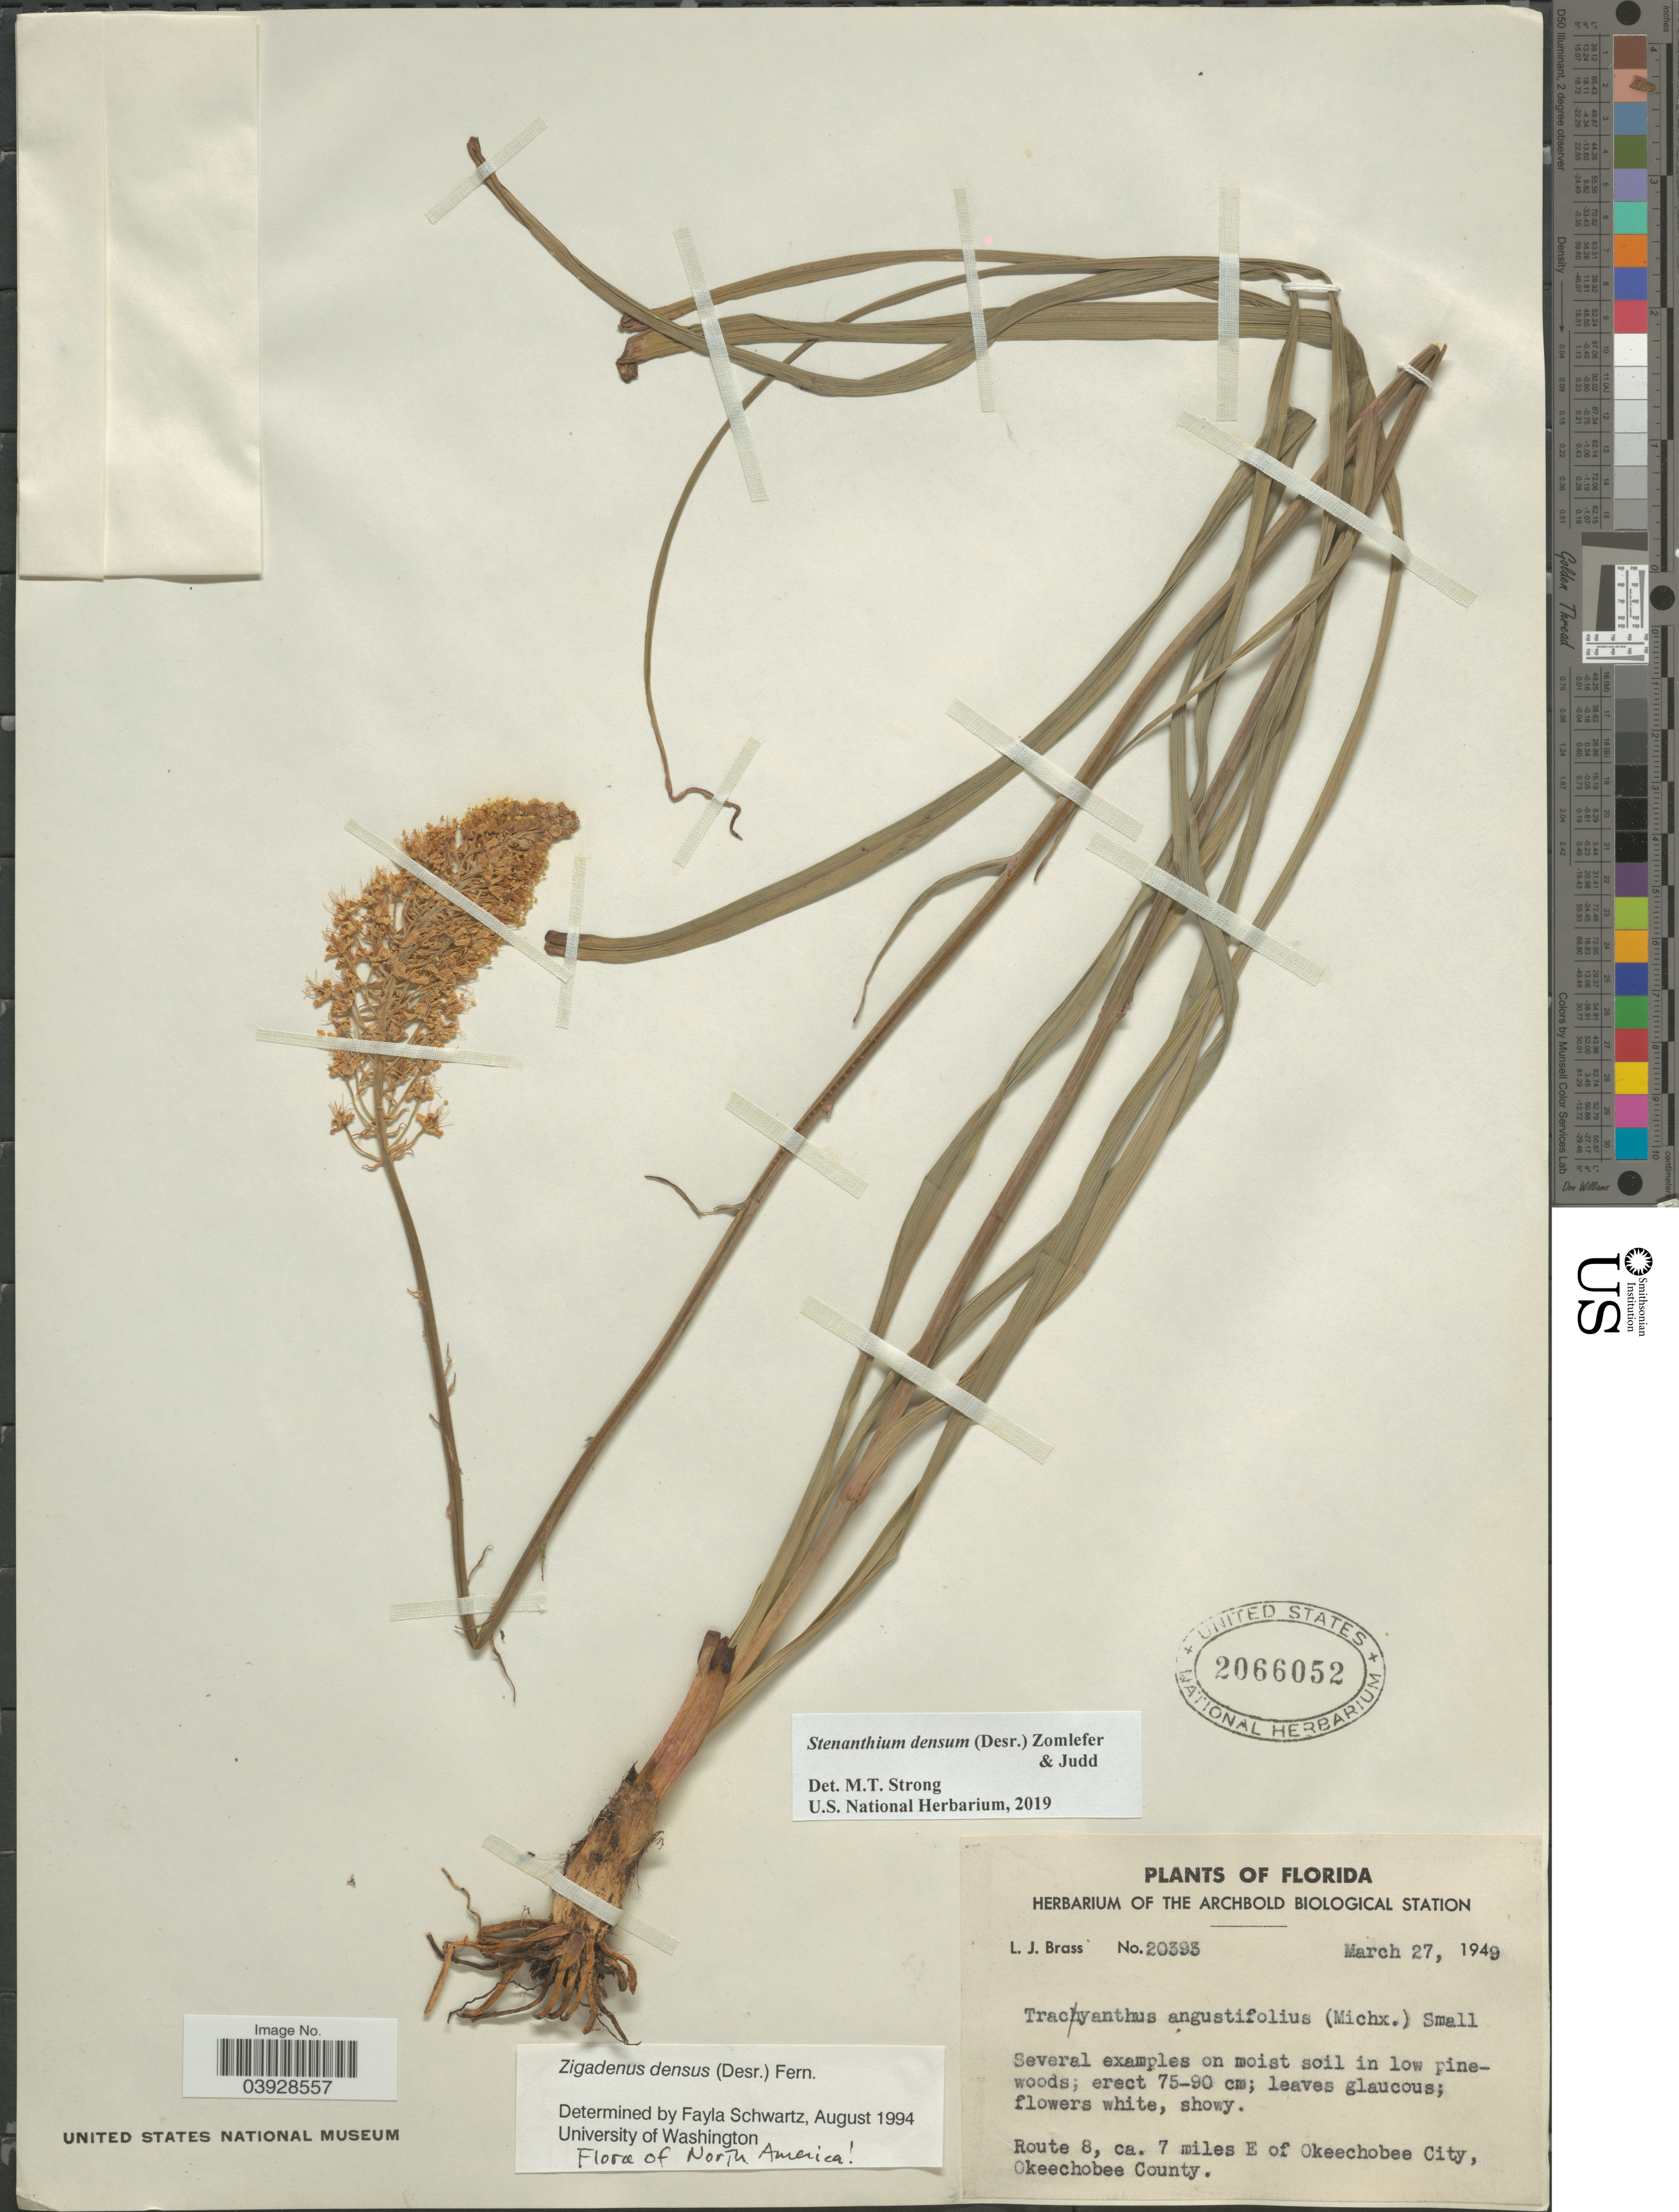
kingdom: Plantae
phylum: Tracheophyta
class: Liliopsida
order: Liliales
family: Melanthiaceae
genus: Stenanthium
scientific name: Stenanthium densum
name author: (Desr.) Zomlefer & Judd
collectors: L. J. Brass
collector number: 20393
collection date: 1949-03-27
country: United States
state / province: Florida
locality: Route 8, ca. 7 miles E of Okeechobee City, Okeechobee County.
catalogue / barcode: US 2066052